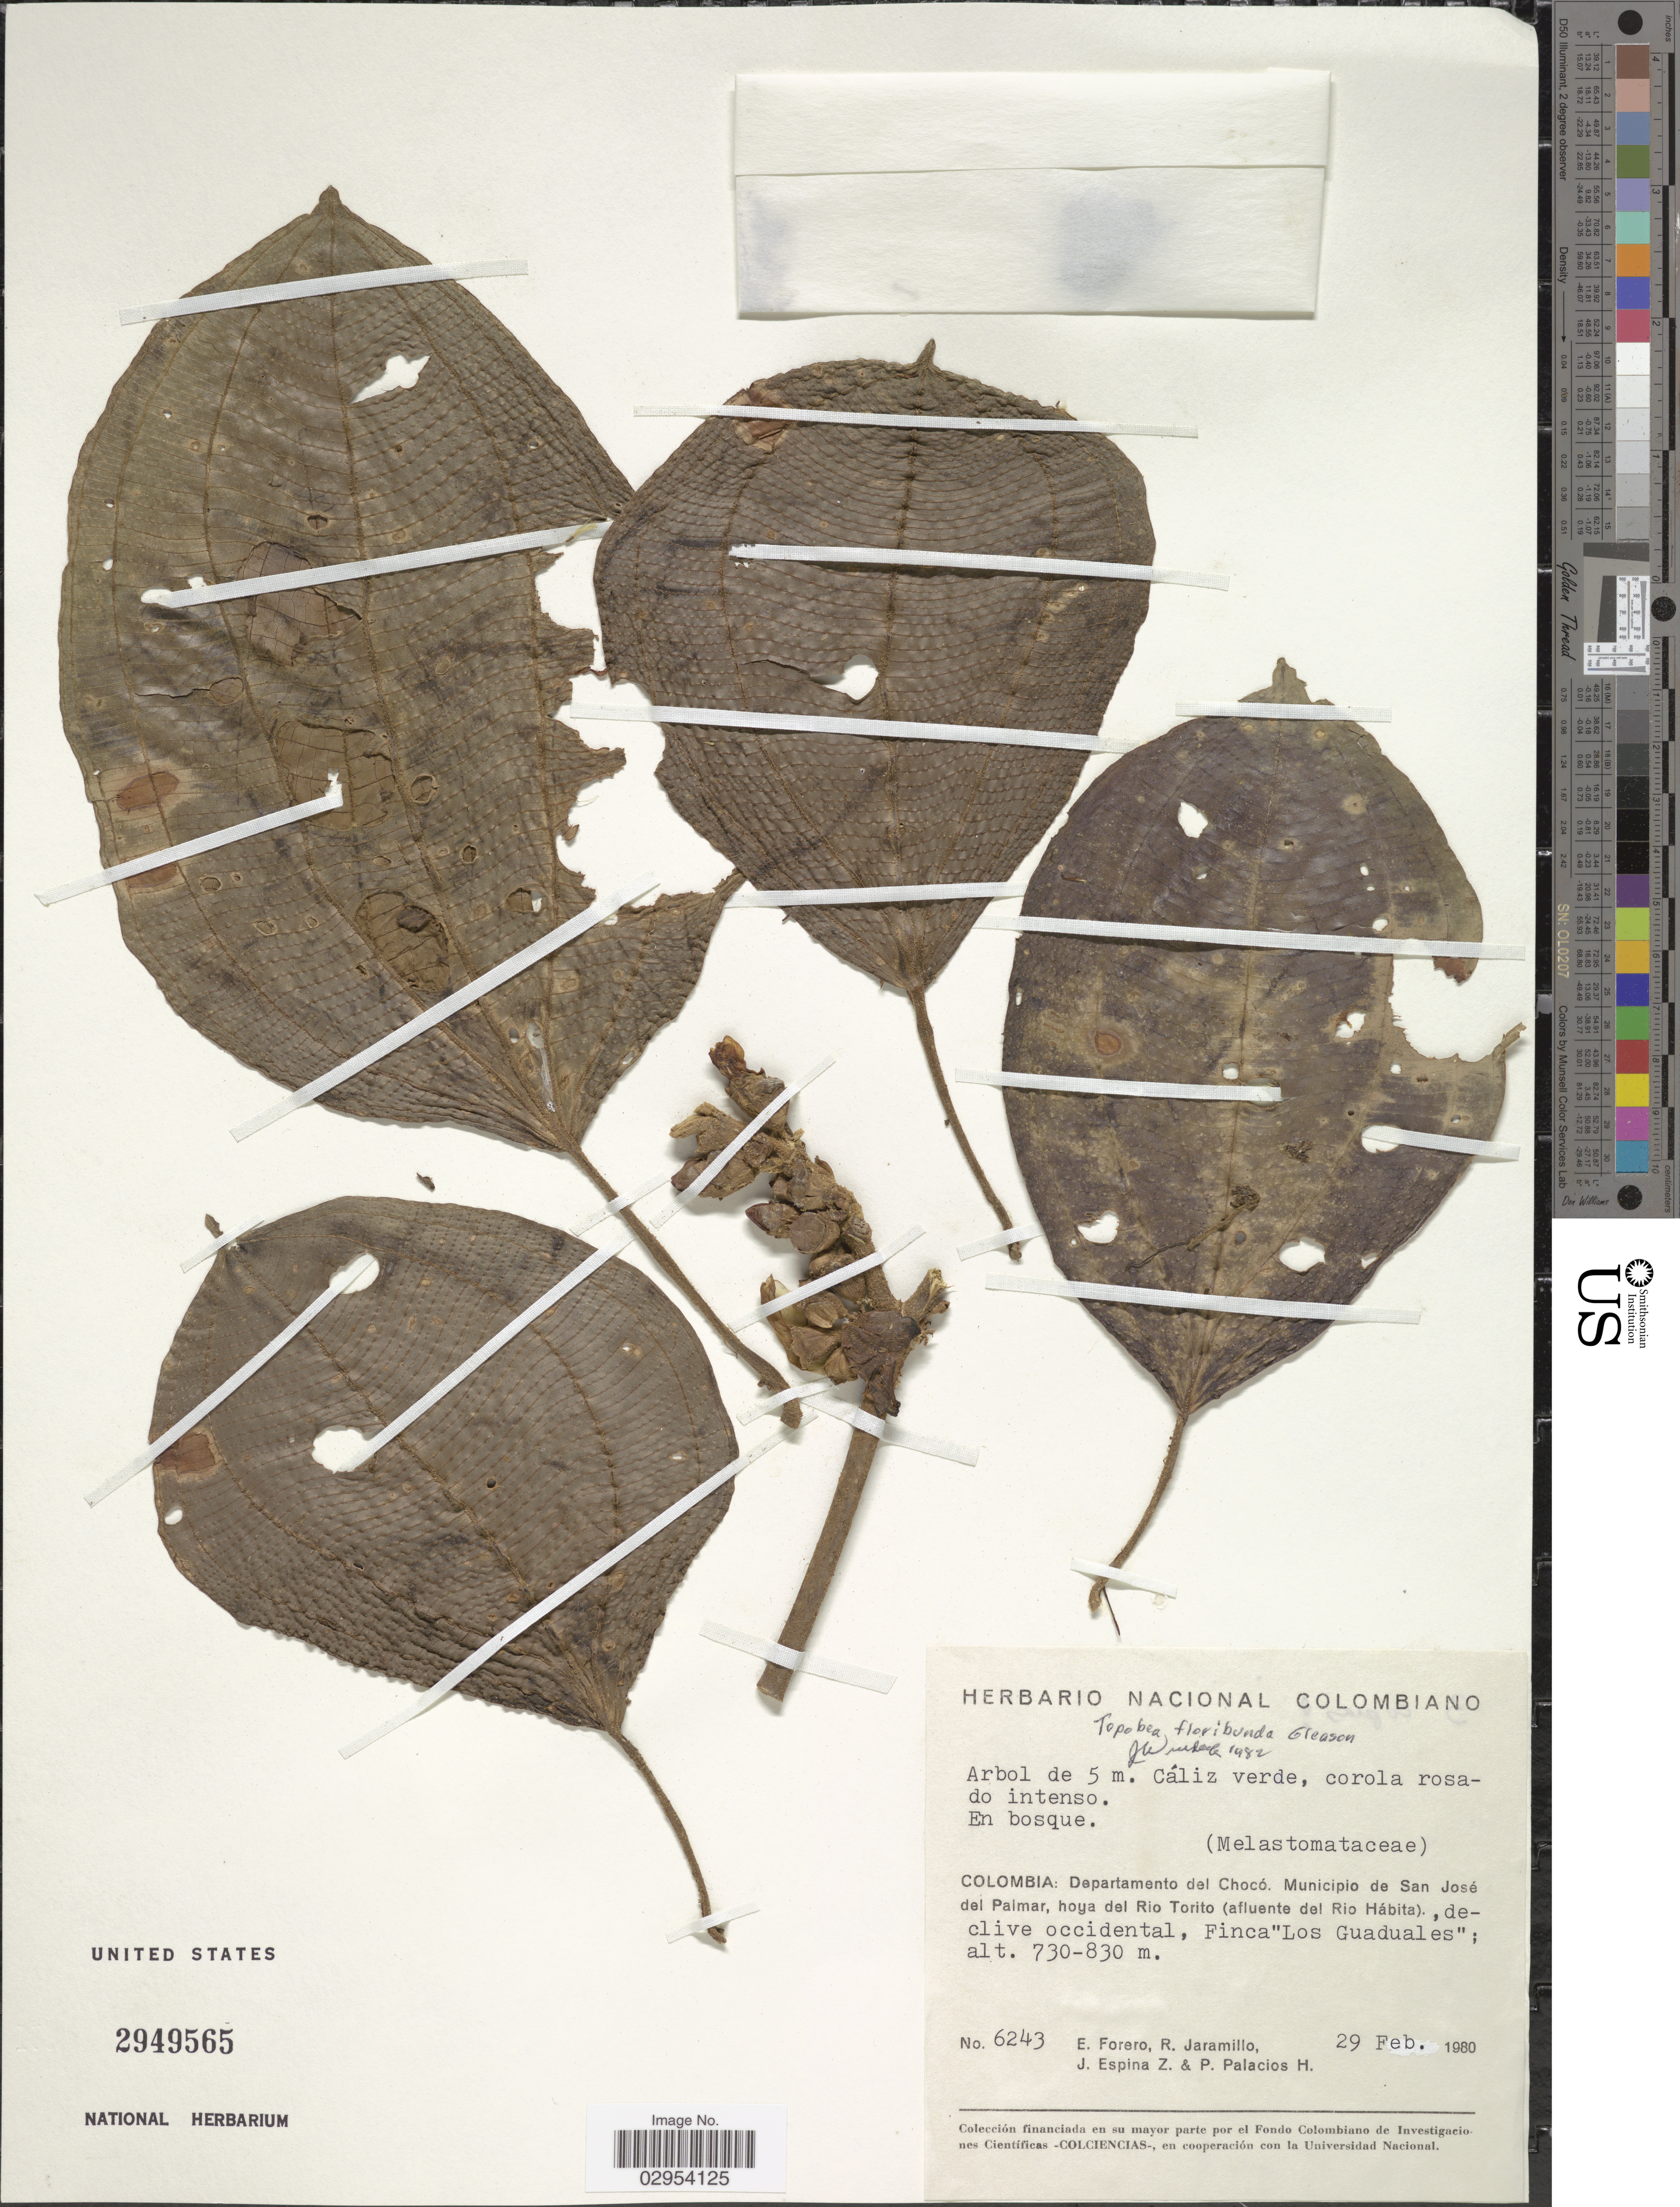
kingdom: Plantae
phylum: Tracheophyta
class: Magnoliopsida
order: Myrtales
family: Melastomataceae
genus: Topobea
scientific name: Topobea floribunda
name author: Gleason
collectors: E. Forero, R. Jaramillo, J. Espina Z. & P. Palacios H.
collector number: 6243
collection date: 1980-02-29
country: Colombia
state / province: Chocó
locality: Departamento del Chocó: Municipio de San Josó del Palmar, hoya del Rio Torito (afluente del Rio Hábita), declive occidental, Finca "Los Guaduales".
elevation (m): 730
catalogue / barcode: US 2949565